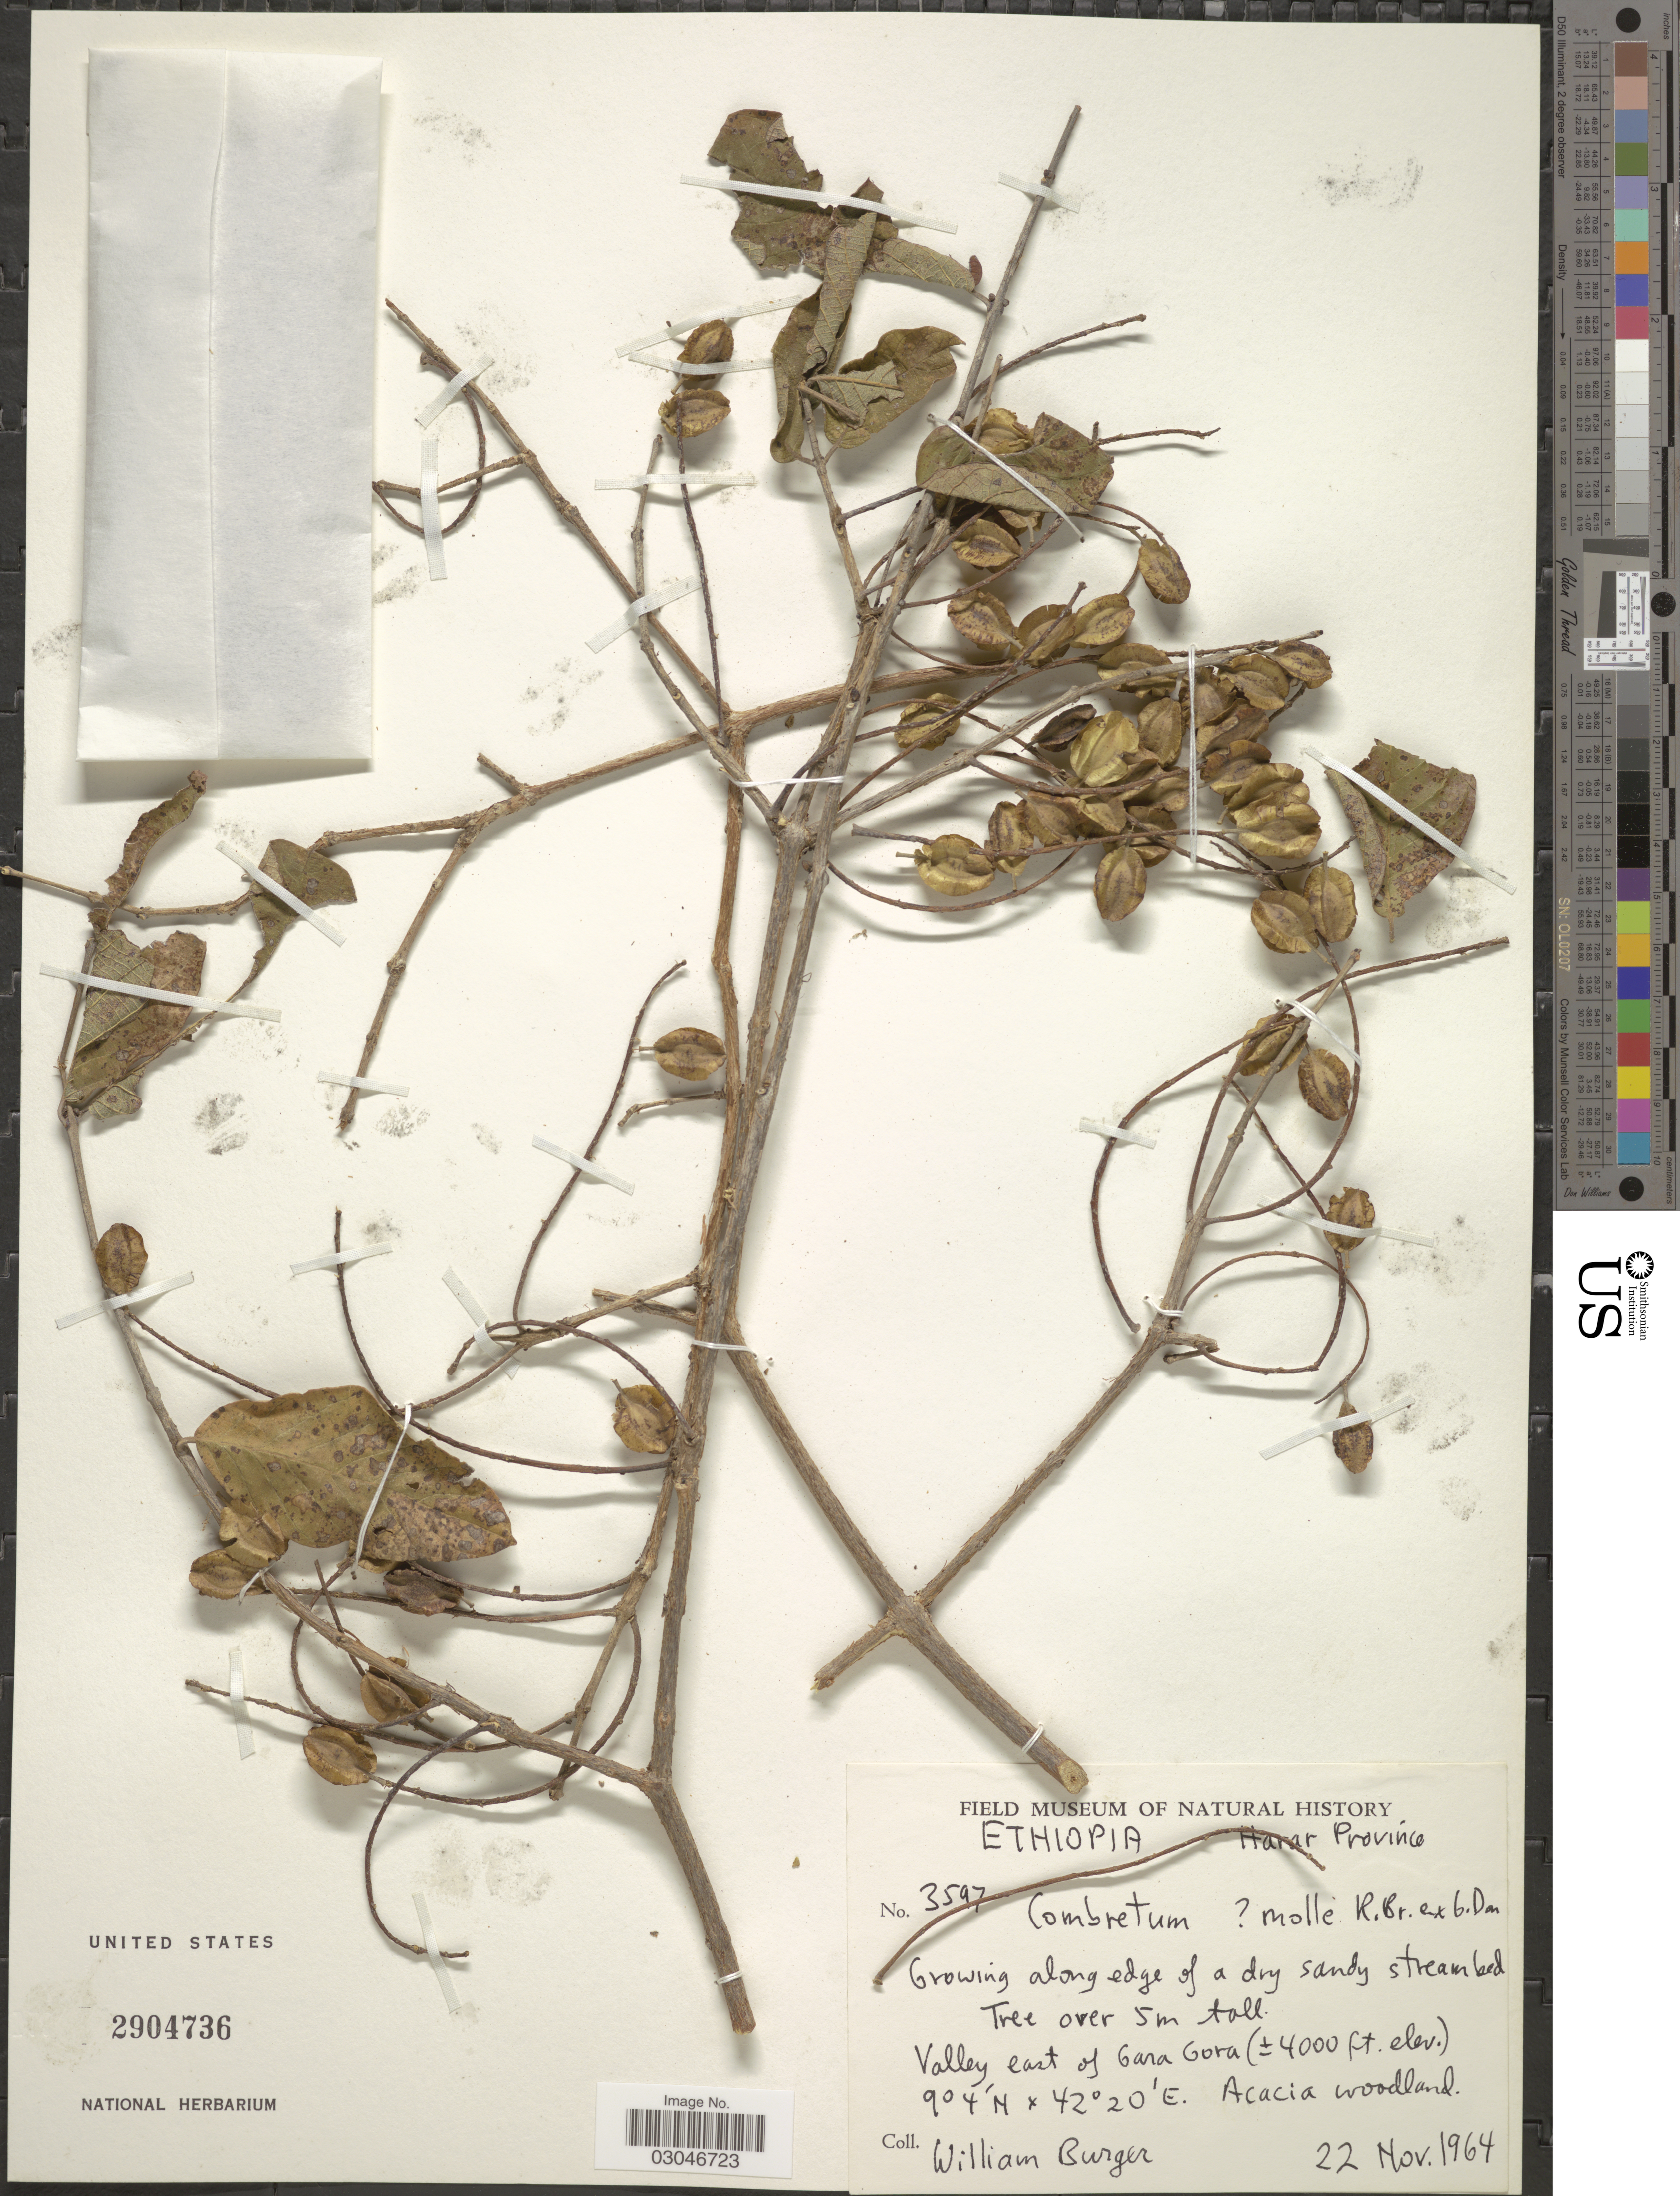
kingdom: Plantae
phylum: Tracheophyta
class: Magnoliopsida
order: Myrtales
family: Combretaceae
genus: Combretum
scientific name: Combretum molle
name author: R. Br. ex G. Don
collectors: W. Burger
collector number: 3597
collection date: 1964-11-22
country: Ethiopia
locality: Harar Province. Valley east of Gara Gora.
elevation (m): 1219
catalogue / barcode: US 2904736